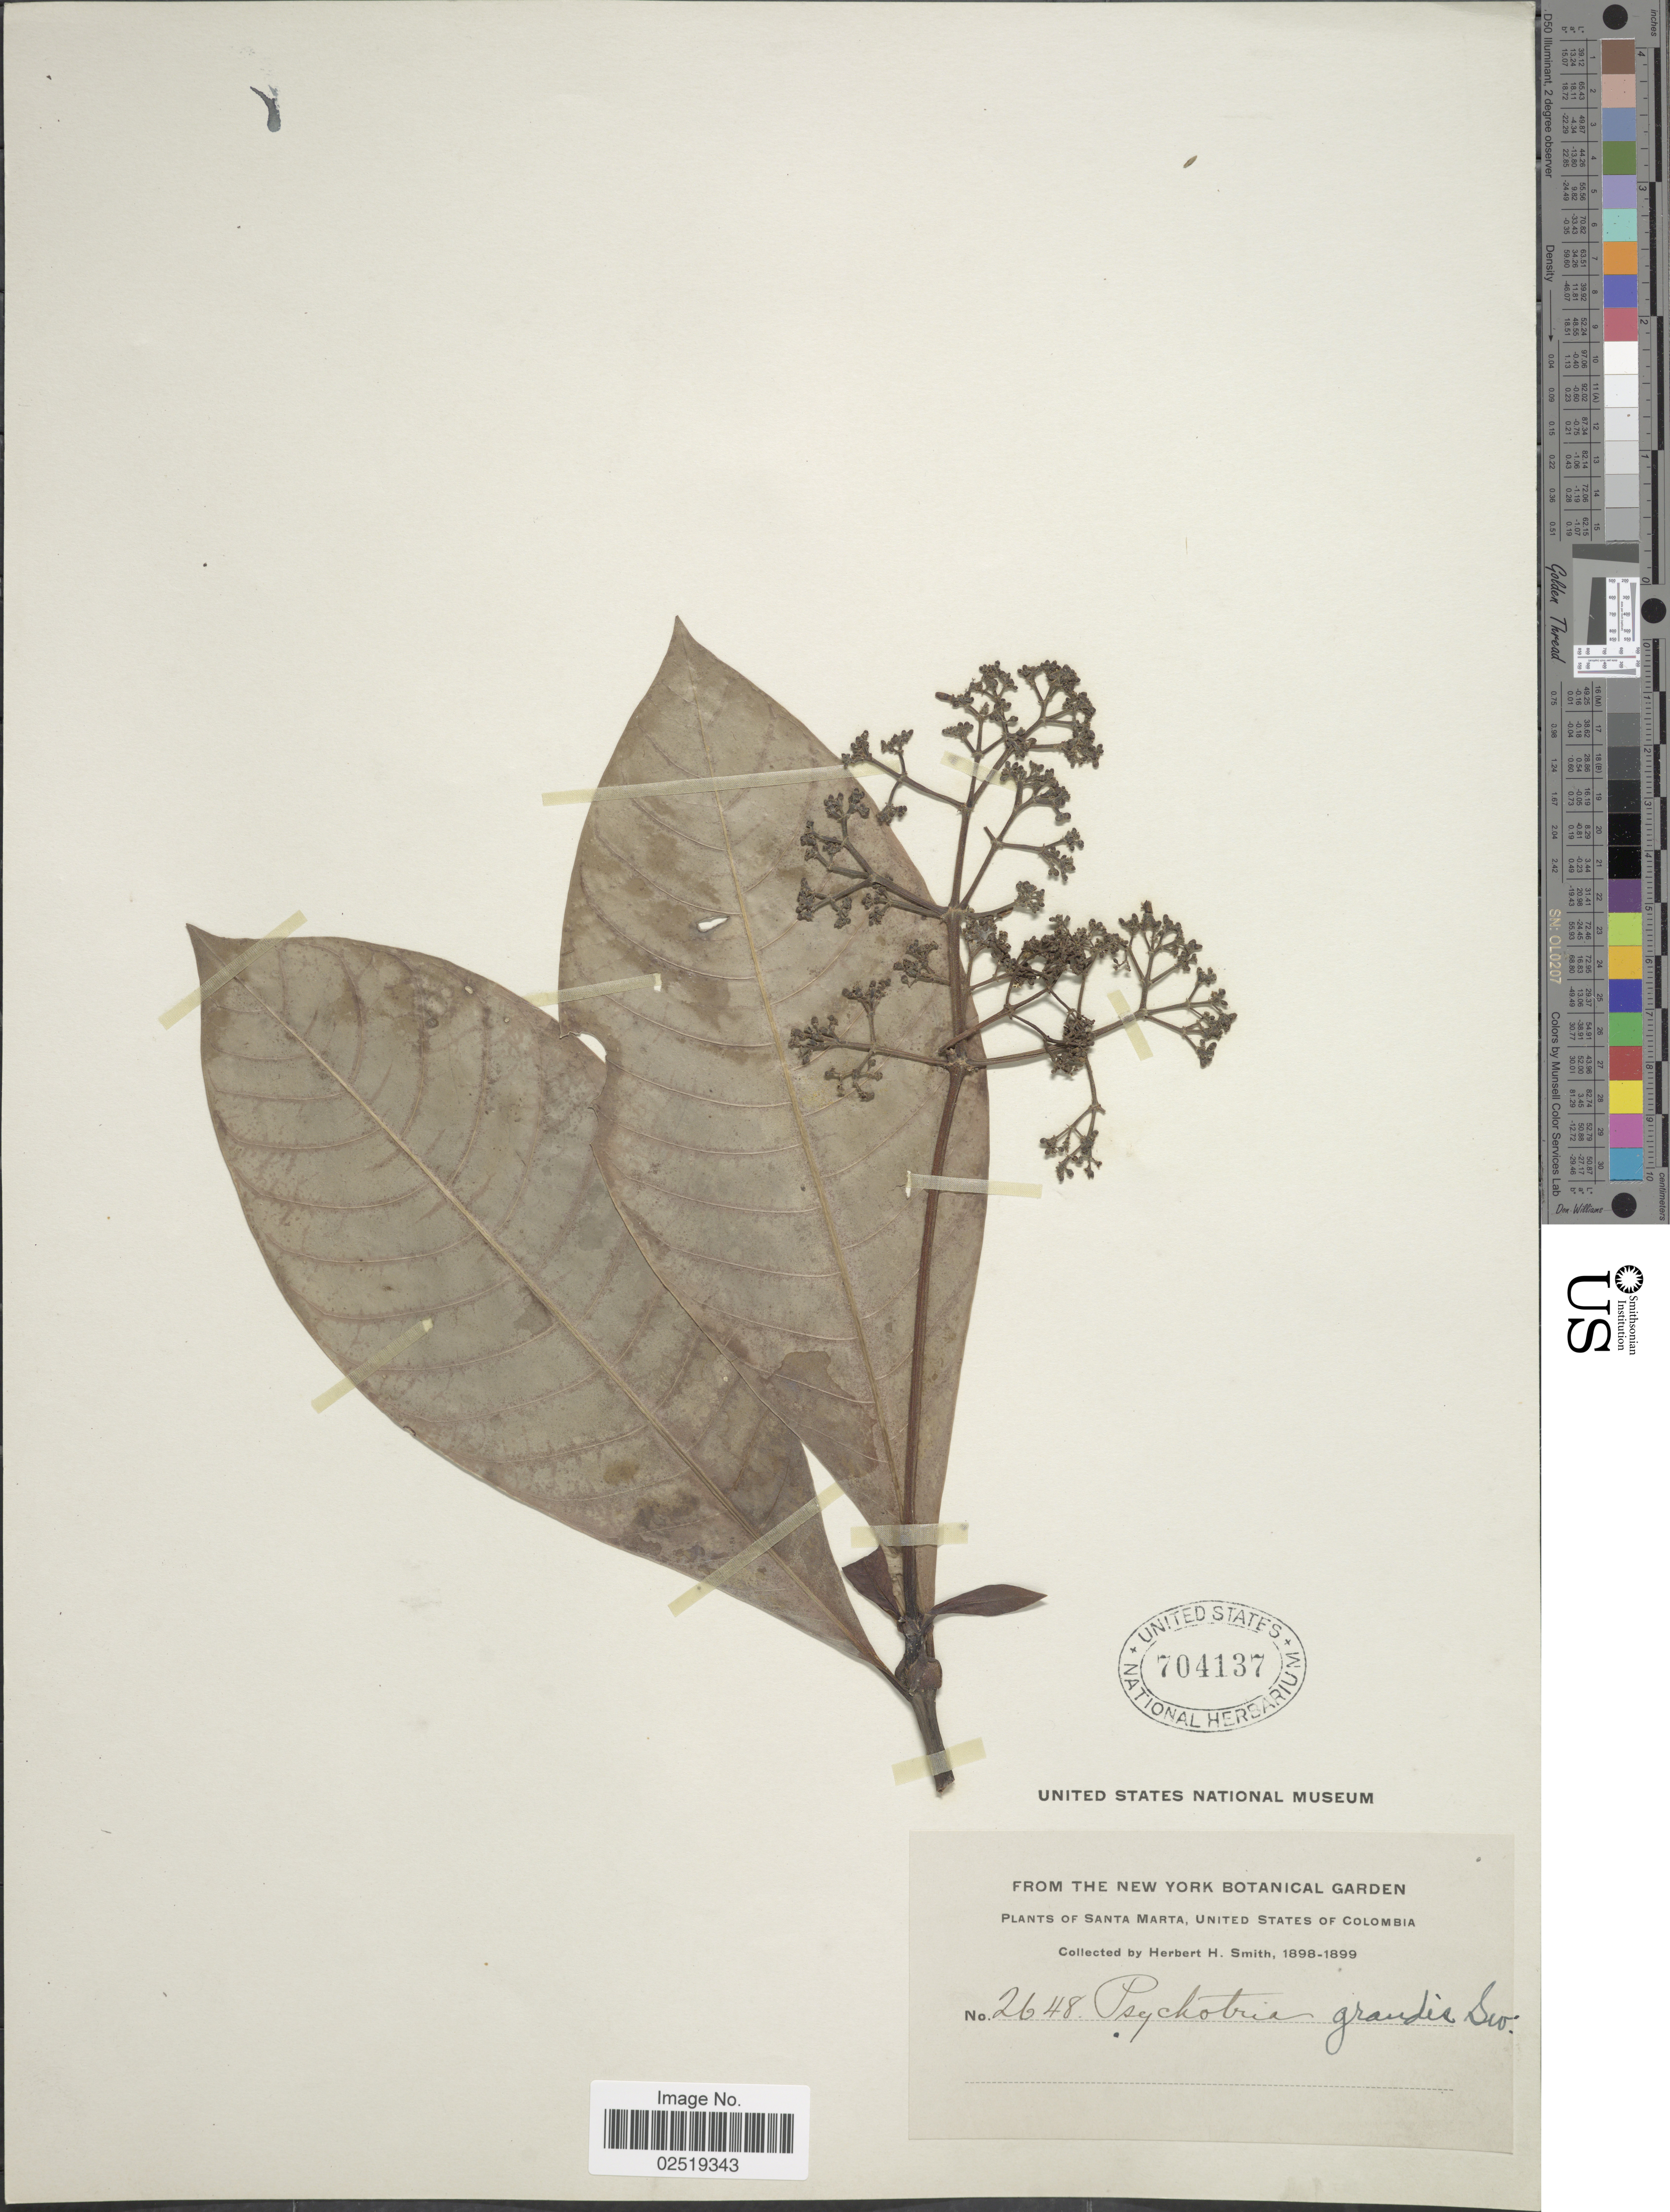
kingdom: Plantae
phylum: Tracheophyta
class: Magnoliopsida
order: Gentianales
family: Rubiaceae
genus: Psychotria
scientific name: Psychotria grandis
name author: Sw.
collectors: Herbert H. Smith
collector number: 2648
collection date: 1898/1899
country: Colombia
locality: Santa Marta, United States of Columbia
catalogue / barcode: US 704137